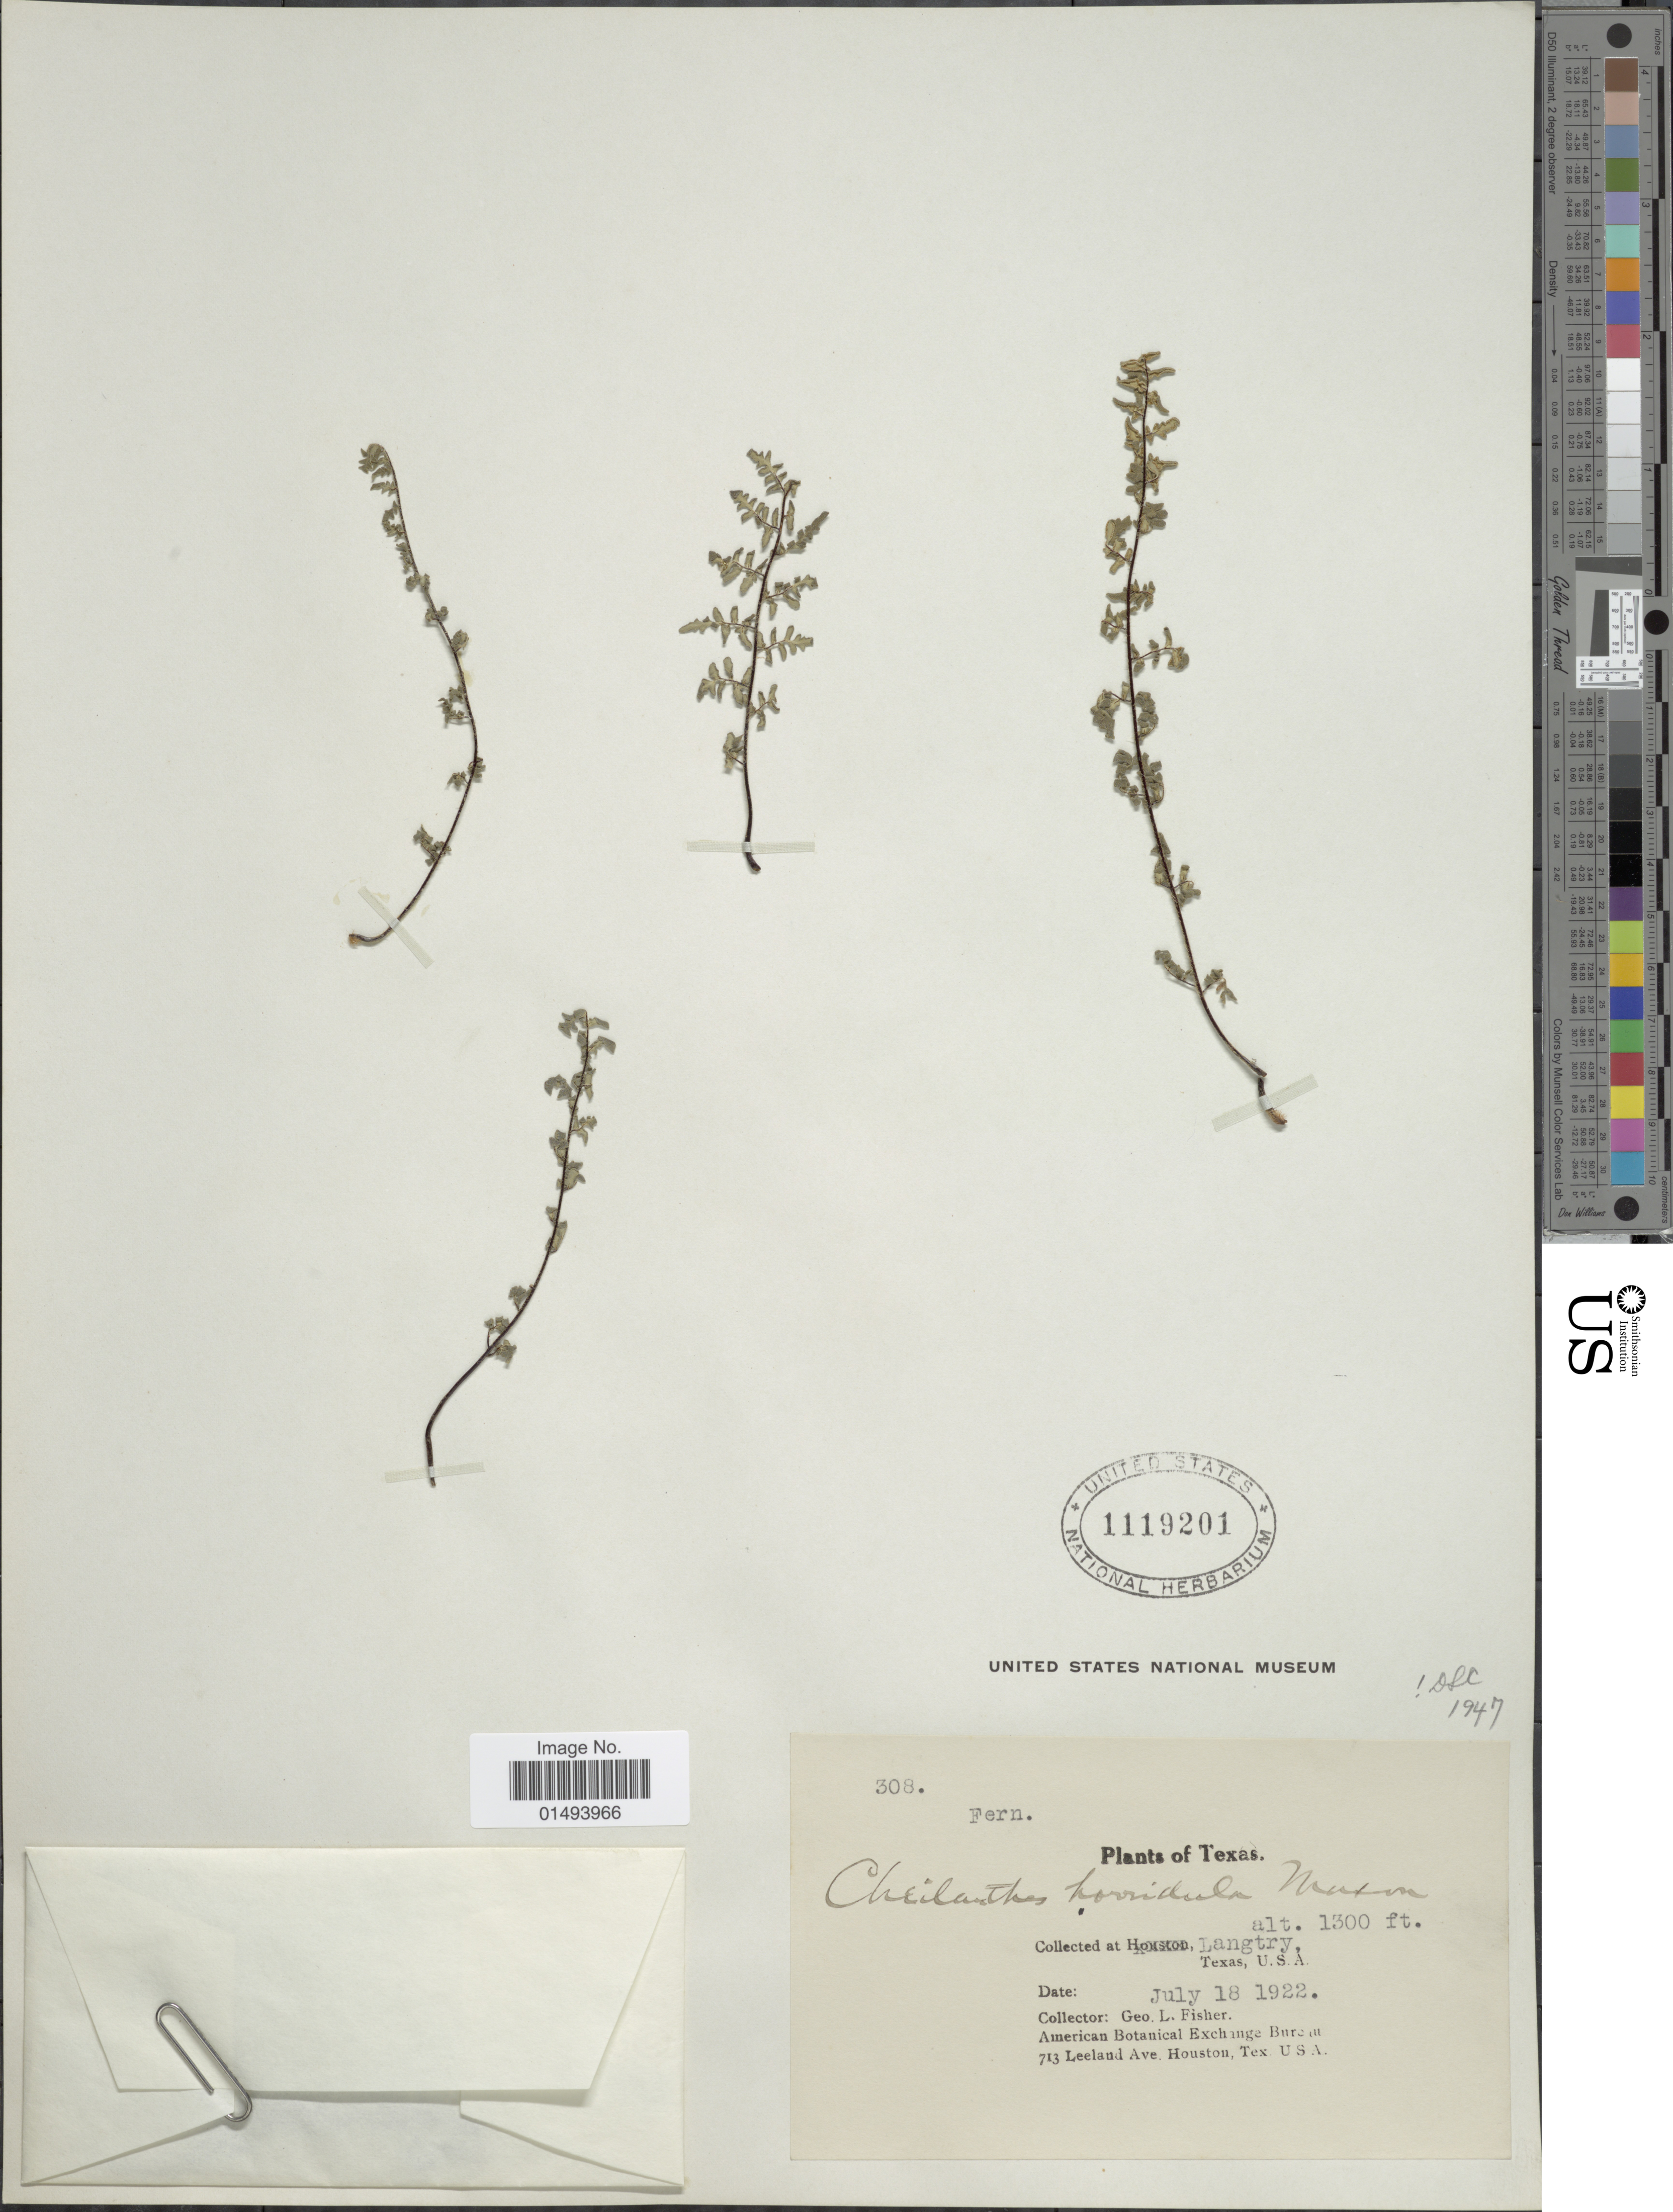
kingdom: Plantae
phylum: Tracheophyta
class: Polypodiopsida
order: Polypodiales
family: Pteridaceae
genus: Myriopteris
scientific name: Myriopteris scabra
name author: (C. Chr.) Grusz & Windham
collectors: L. Fisher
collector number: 308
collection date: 1922-07-18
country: United States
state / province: Texas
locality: Plants of Texas, Collected in Langtry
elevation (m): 396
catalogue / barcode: US 1119201